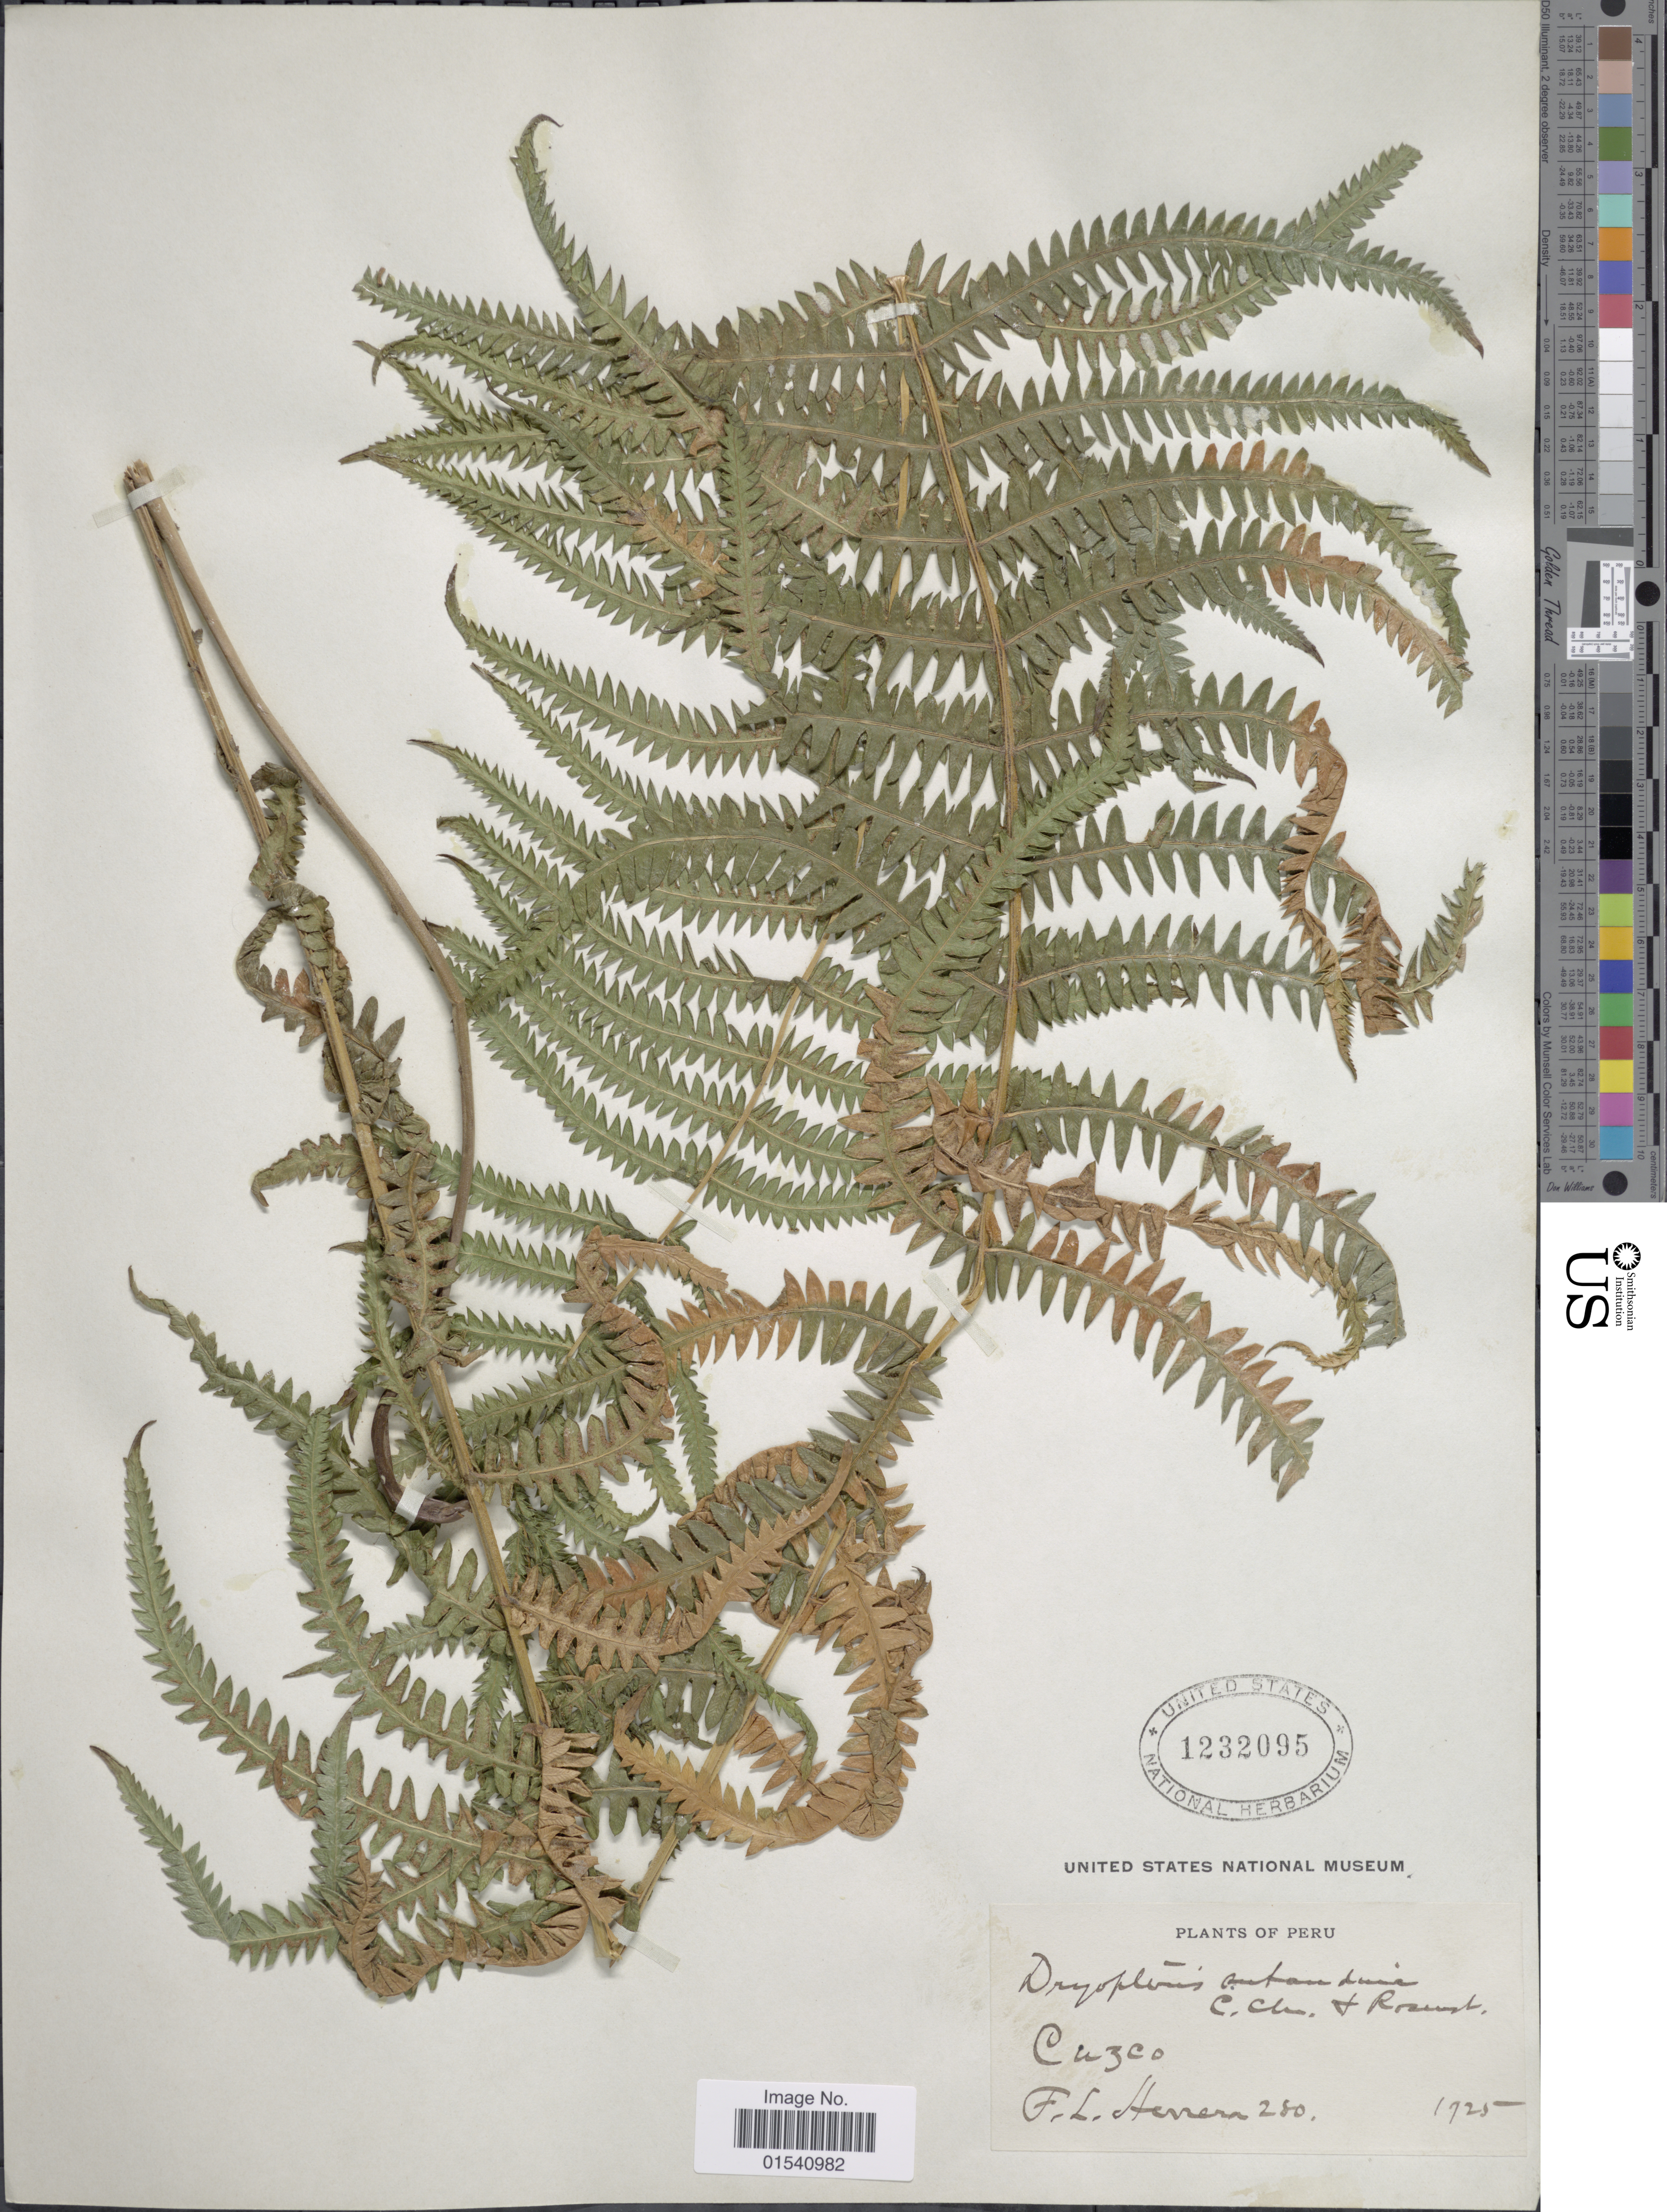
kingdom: Plantae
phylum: Tracheophyta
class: Polypodiopsida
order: Polypodiales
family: Thelypteridaceae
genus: Amauropelta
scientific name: Amauropelta rufa (Poir.) comb. nov., ined 2015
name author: (Poir.)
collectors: F. L. Herrera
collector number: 280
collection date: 1925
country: Peru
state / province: Cusco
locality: Cuzco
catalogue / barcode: US 1232095